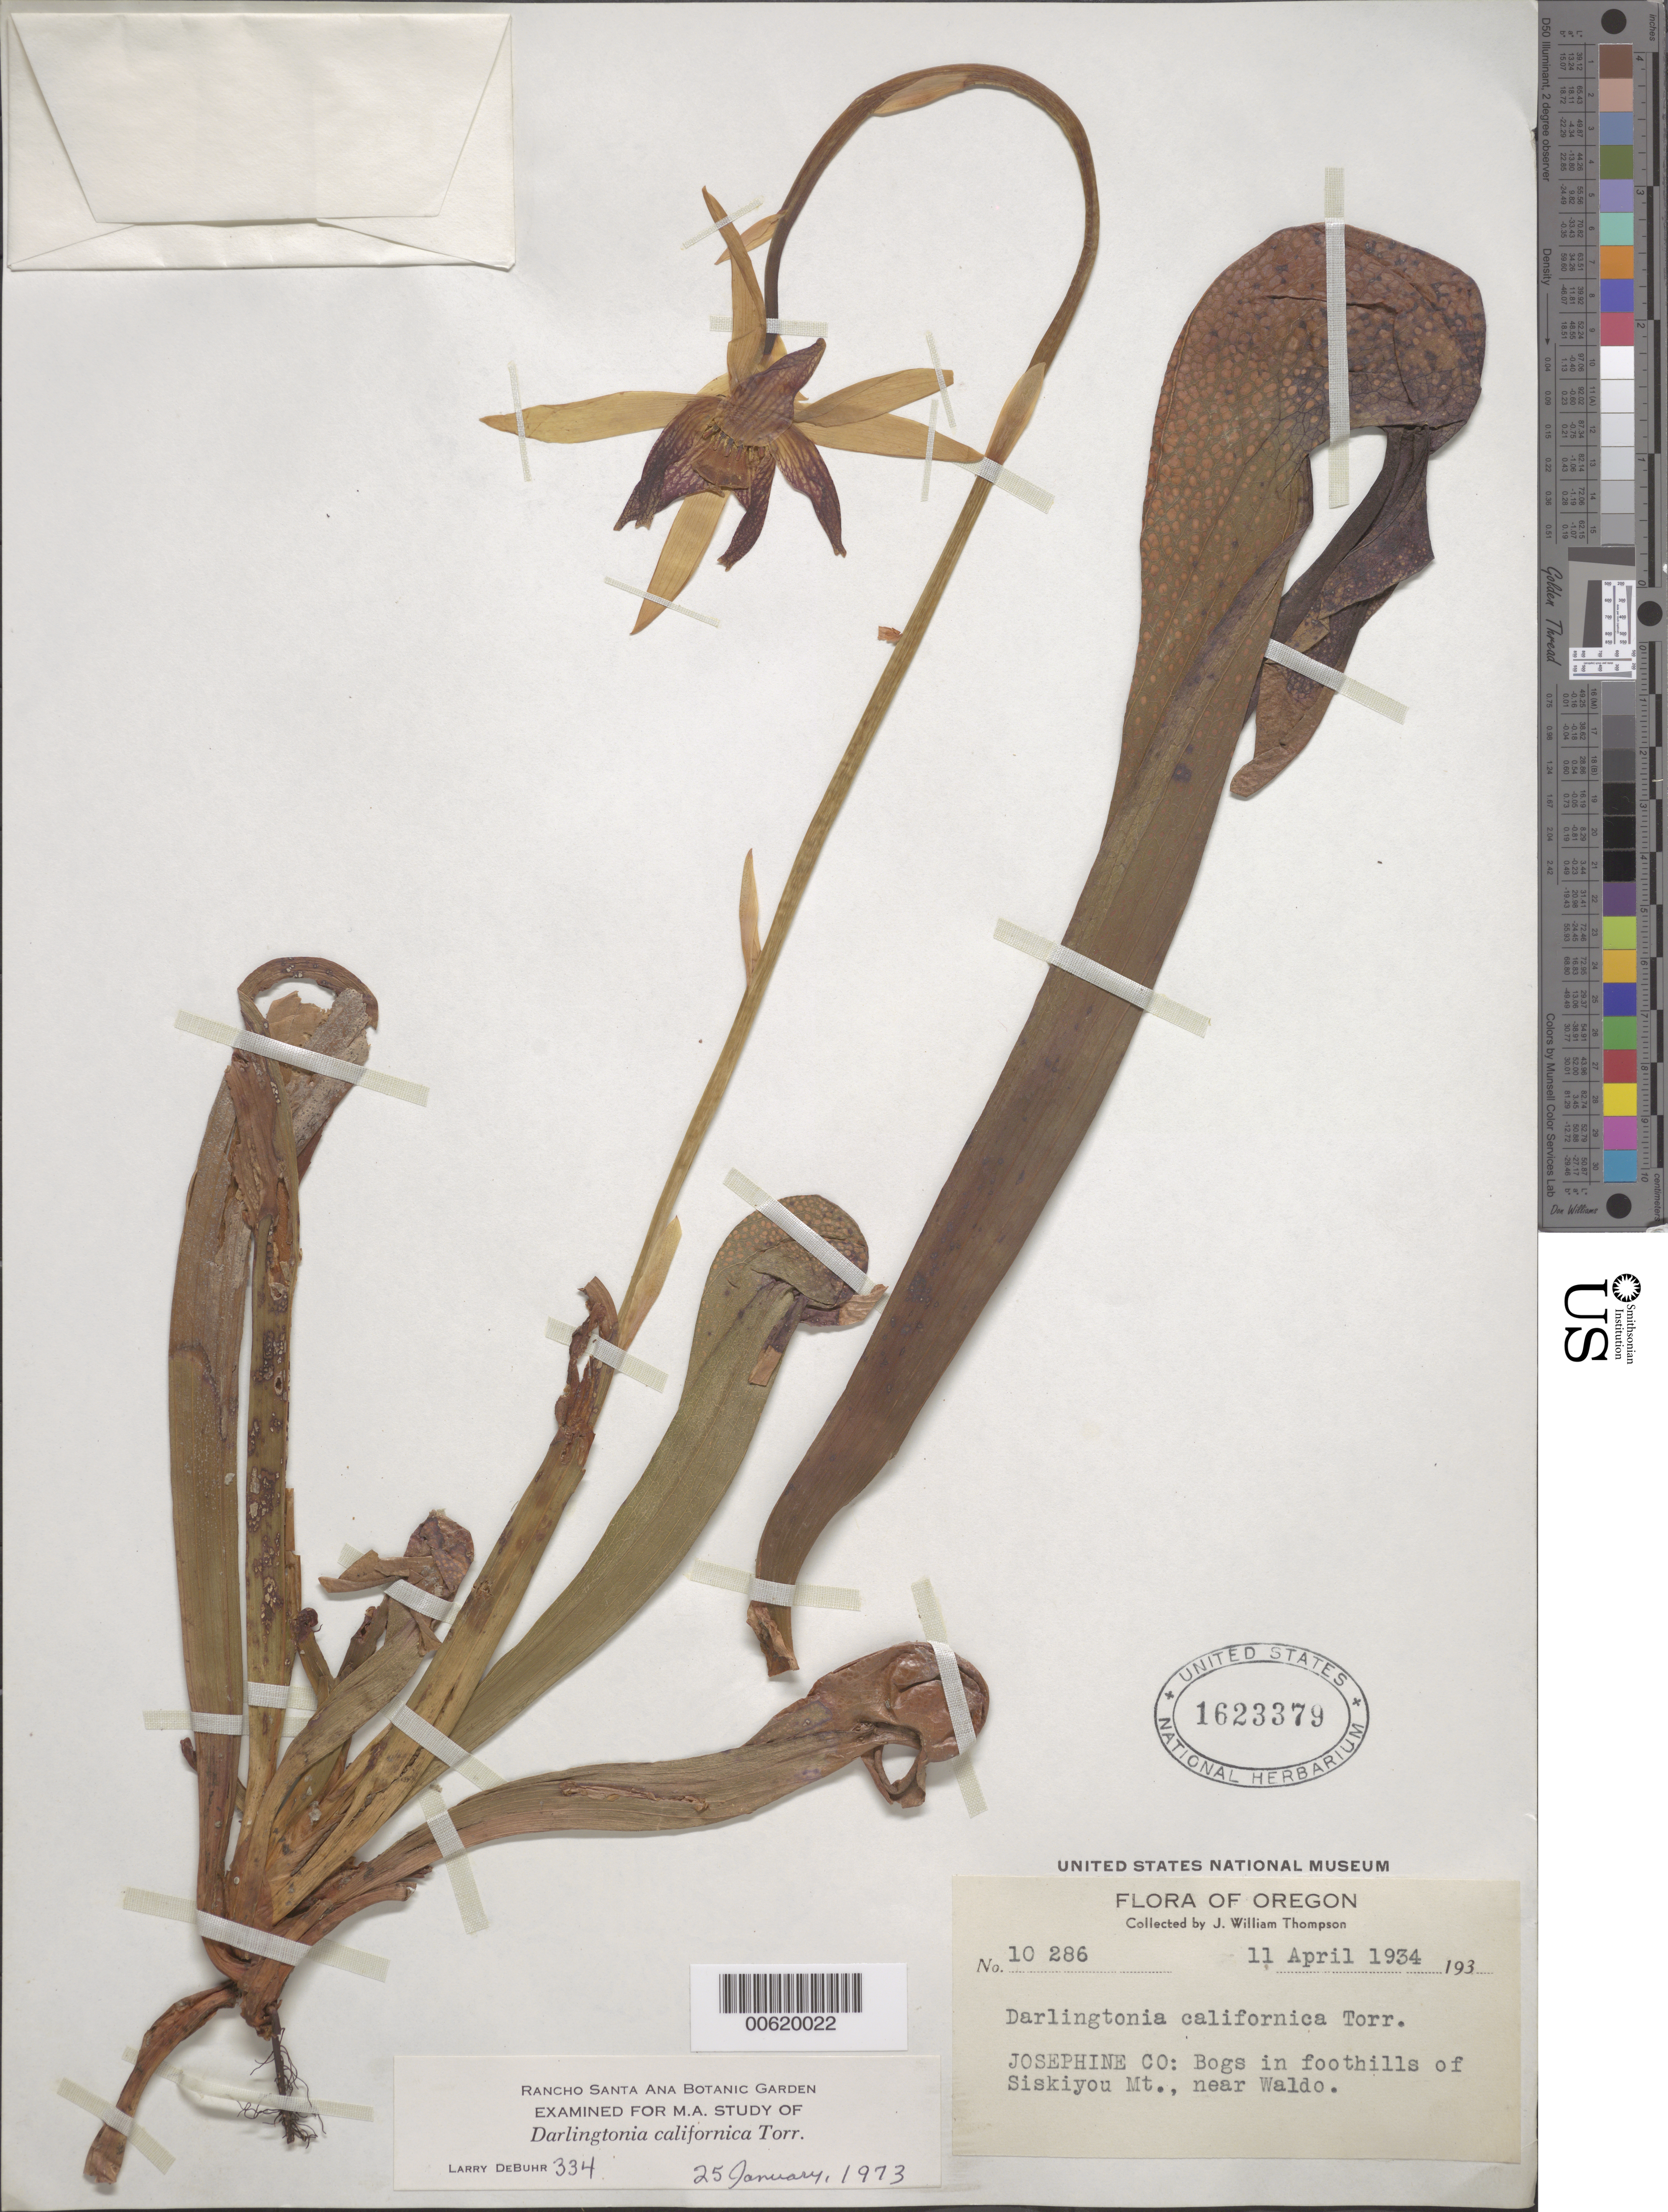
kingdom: Plantae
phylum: Tracheophyta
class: Magnoliopsida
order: Ericales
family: Sarraceniaceae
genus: Darlingtonia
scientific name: Darlingtonia californica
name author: Torr.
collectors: J. W. Thompson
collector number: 10286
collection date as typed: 11 Apr 1934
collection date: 1934-04-11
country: United States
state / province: Oregon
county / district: Josephine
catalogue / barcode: US 1623379